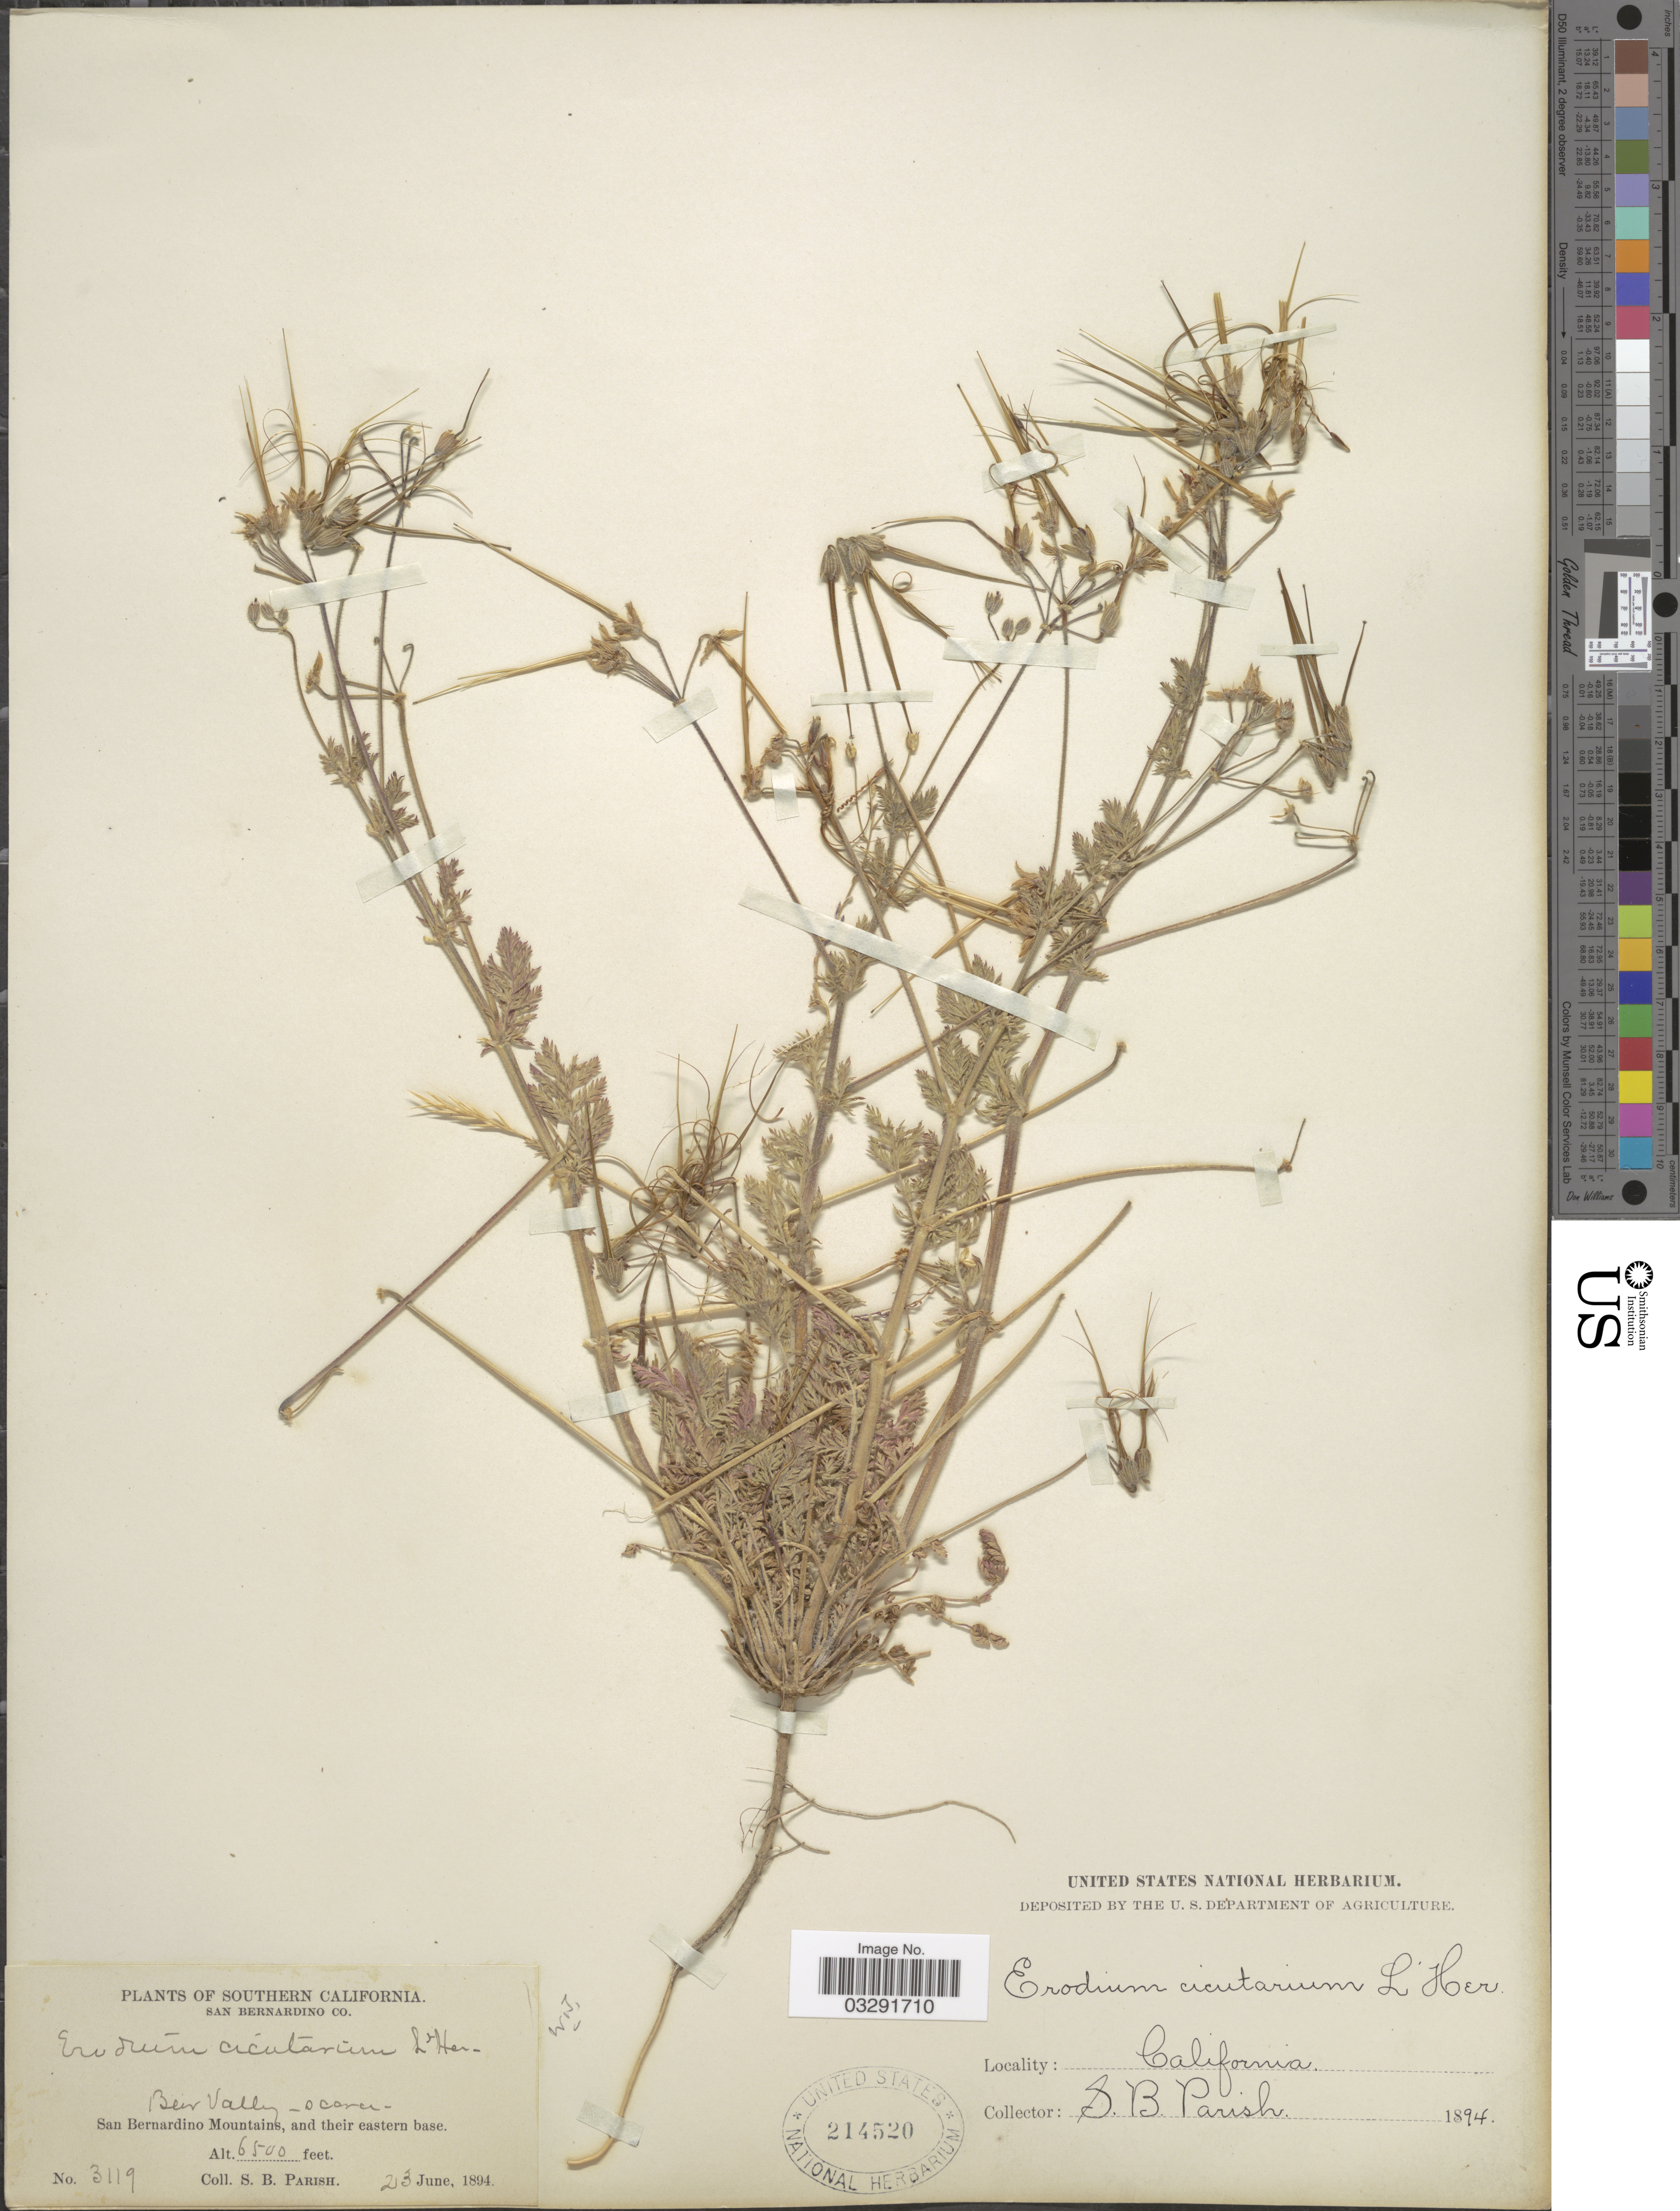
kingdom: Plantae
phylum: Tracheophyta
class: Magnoliopsida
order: Geraniales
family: Geraniaceae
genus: Erodium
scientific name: Erodium cicutarium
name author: (L.) L'Hér.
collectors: S. B. Parish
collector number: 3119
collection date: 1894-06-23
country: United States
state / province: California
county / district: San Bernardino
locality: San Bernardino Co. Bear Valley - scarce - San Bernardino Mountains, and their eastern base.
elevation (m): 1981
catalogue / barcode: US 214520